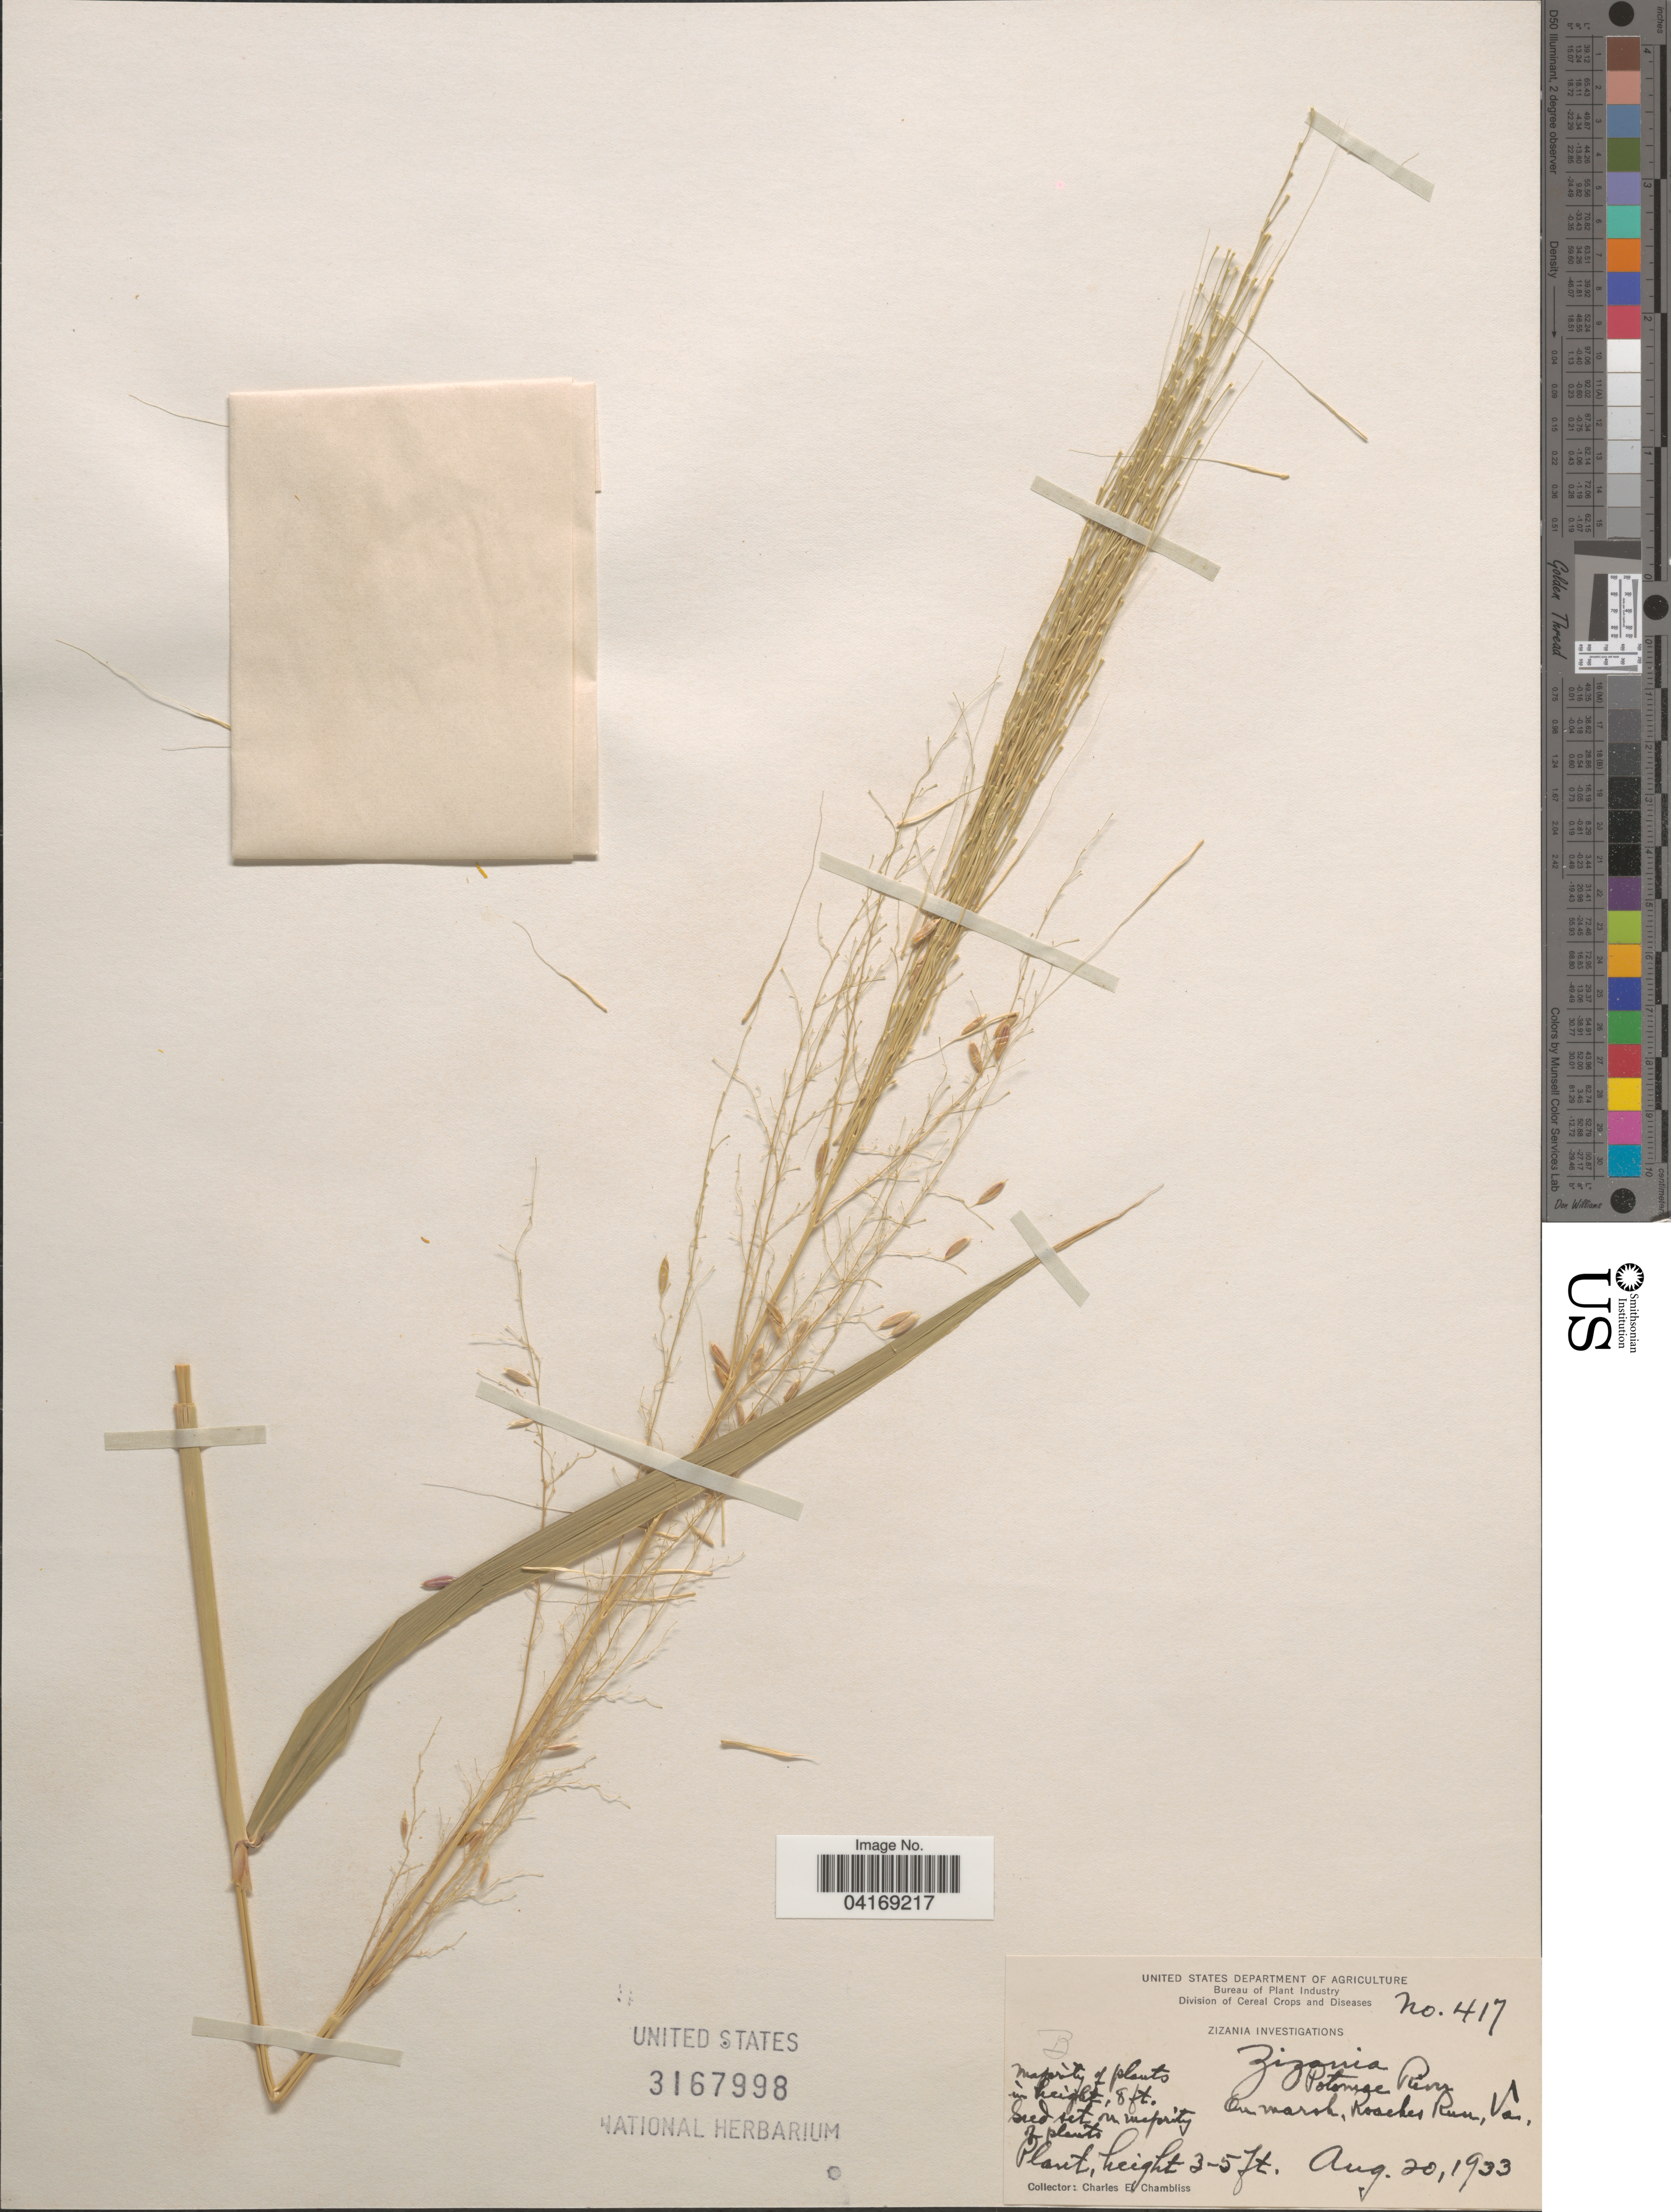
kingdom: Plantae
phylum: Tracheophyta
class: Liliopsida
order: Poales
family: Poaceae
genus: Zizania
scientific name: Zizania sp.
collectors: C. Chambliss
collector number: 417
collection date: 1933-08-20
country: United States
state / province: Virginia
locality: Potomac River. On marsh, Roaches Run.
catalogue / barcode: US 3167998